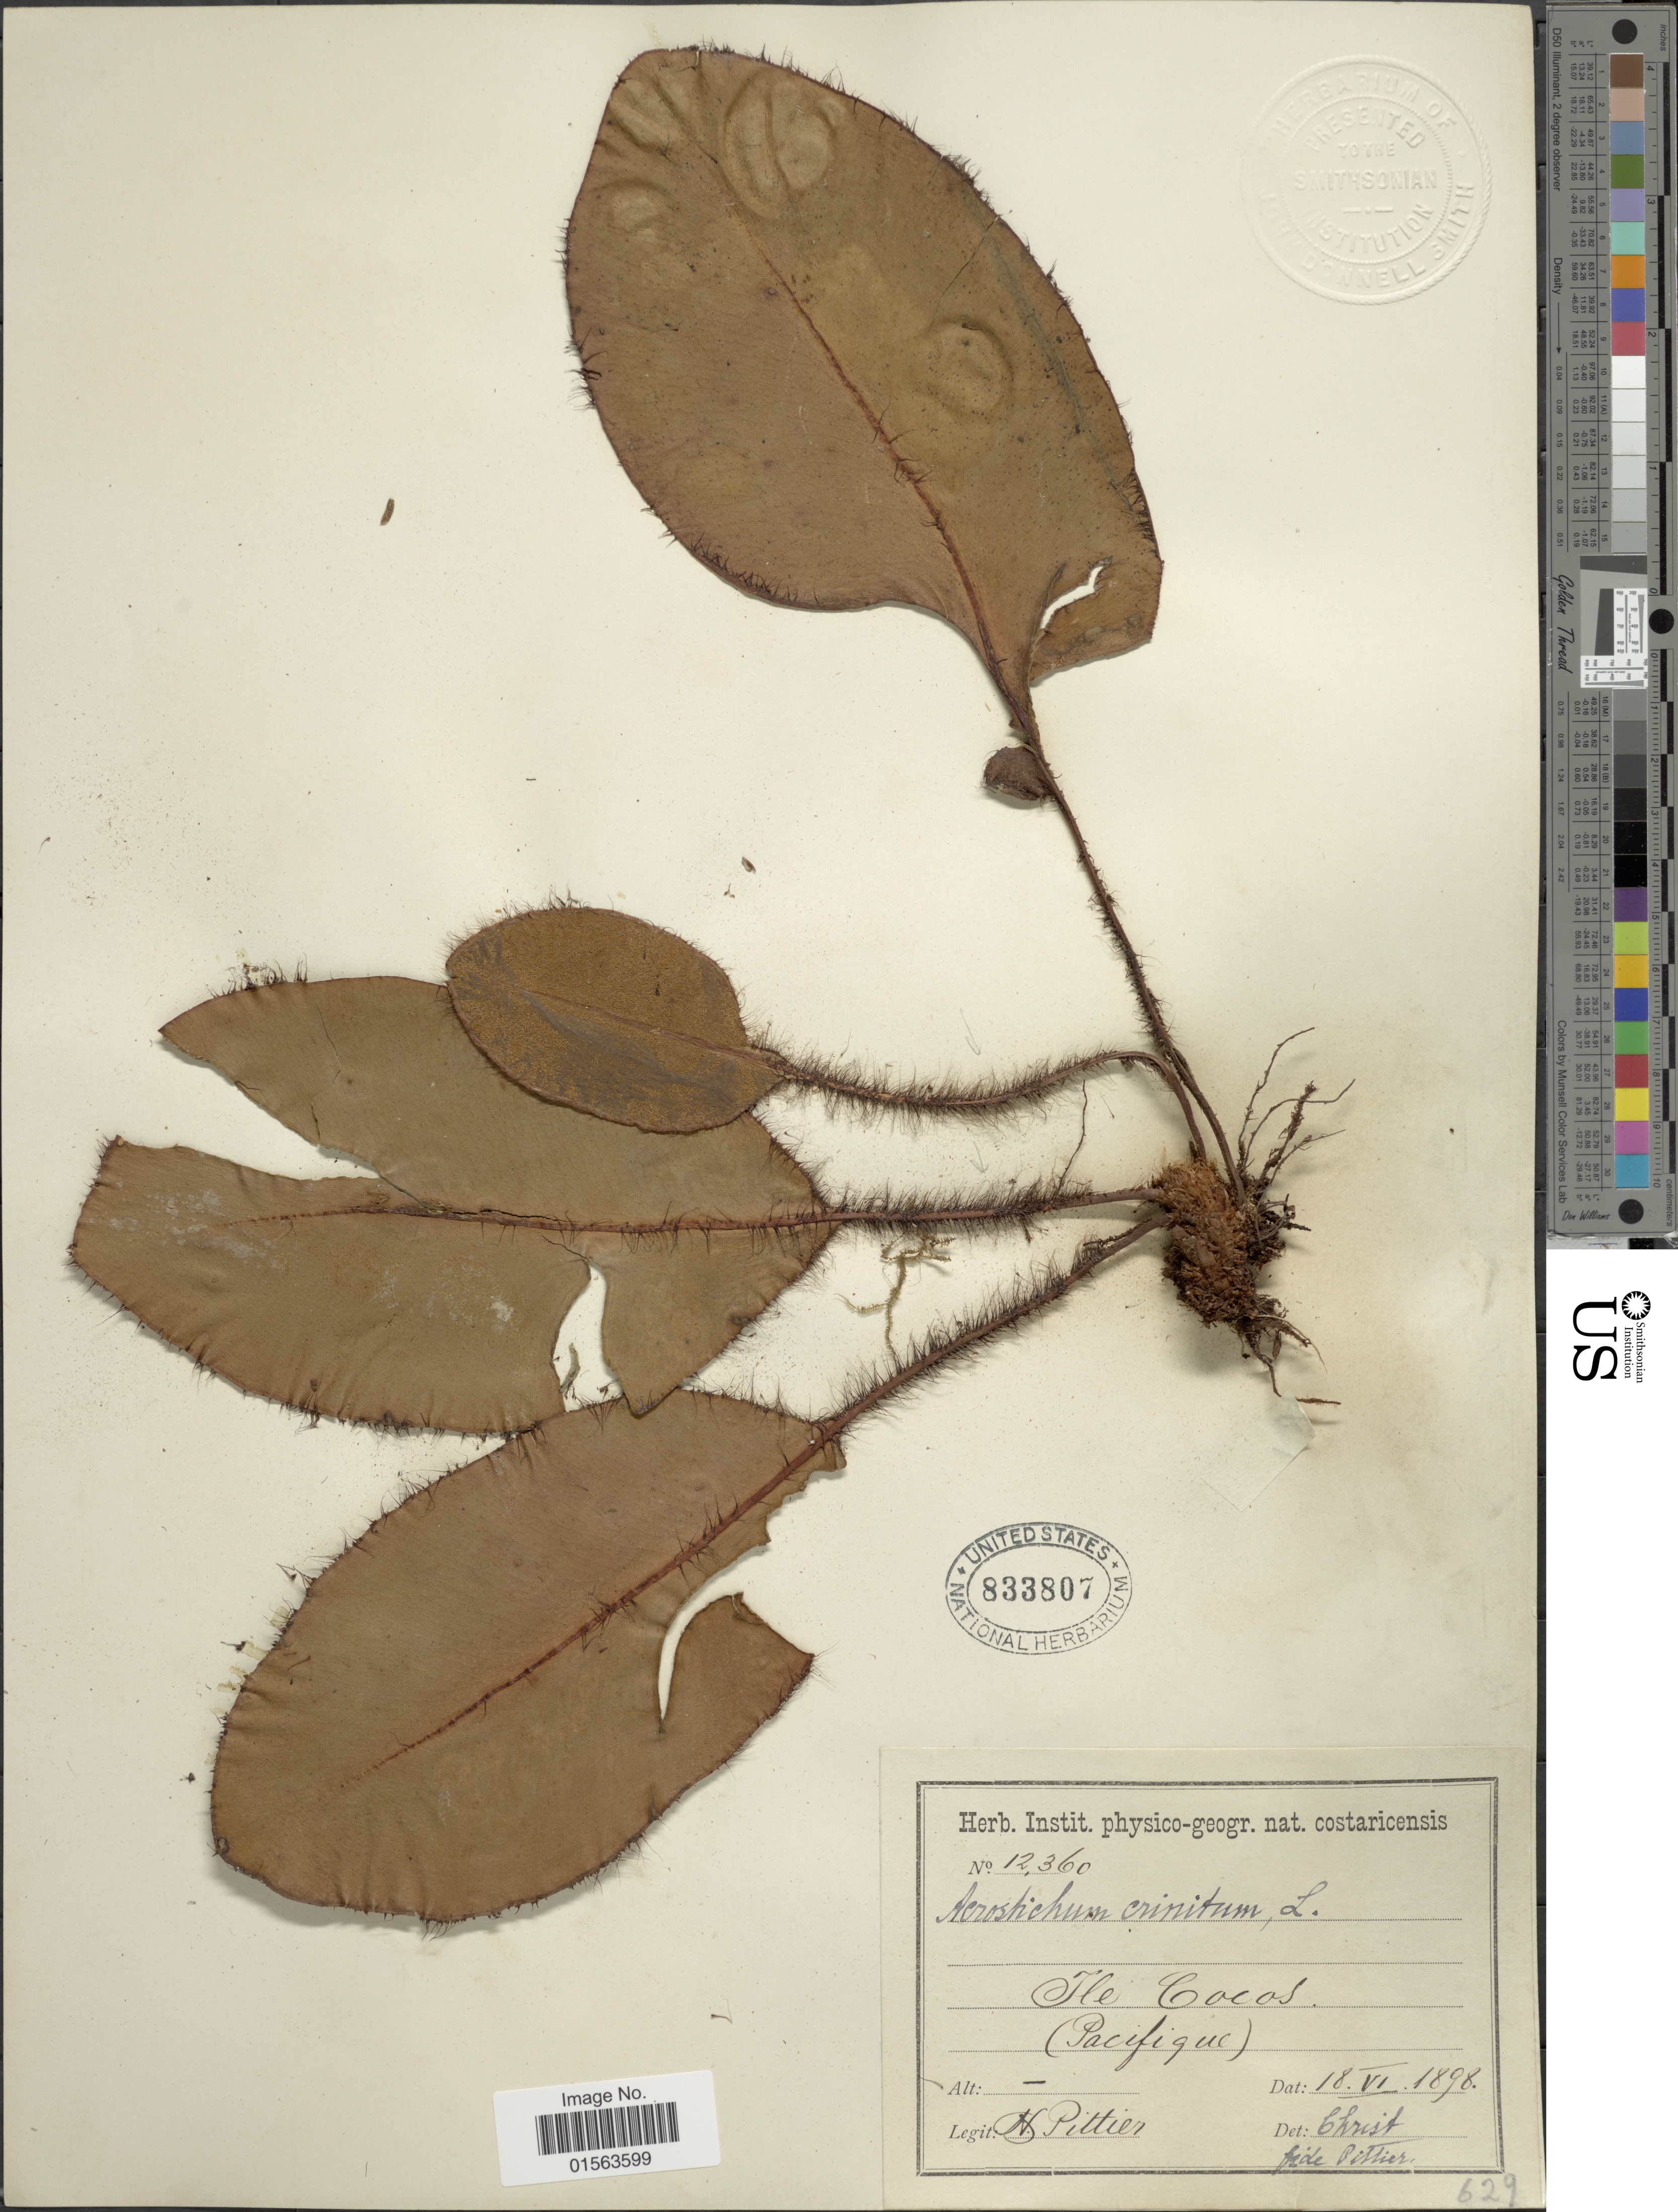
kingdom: Plantae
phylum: Tracheophyta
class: Polypodiopsida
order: Polypodiales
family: Dryopteridaceae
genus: Elaphoglossum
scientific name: Elaphoglossum crinitum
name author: (L.) Christ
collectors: H. F. Pittier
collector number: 12360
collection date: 1898-06-18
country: Costa Rica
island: Cocos Island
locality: Ile Cocos (Pacifique)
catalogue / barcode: US 833807